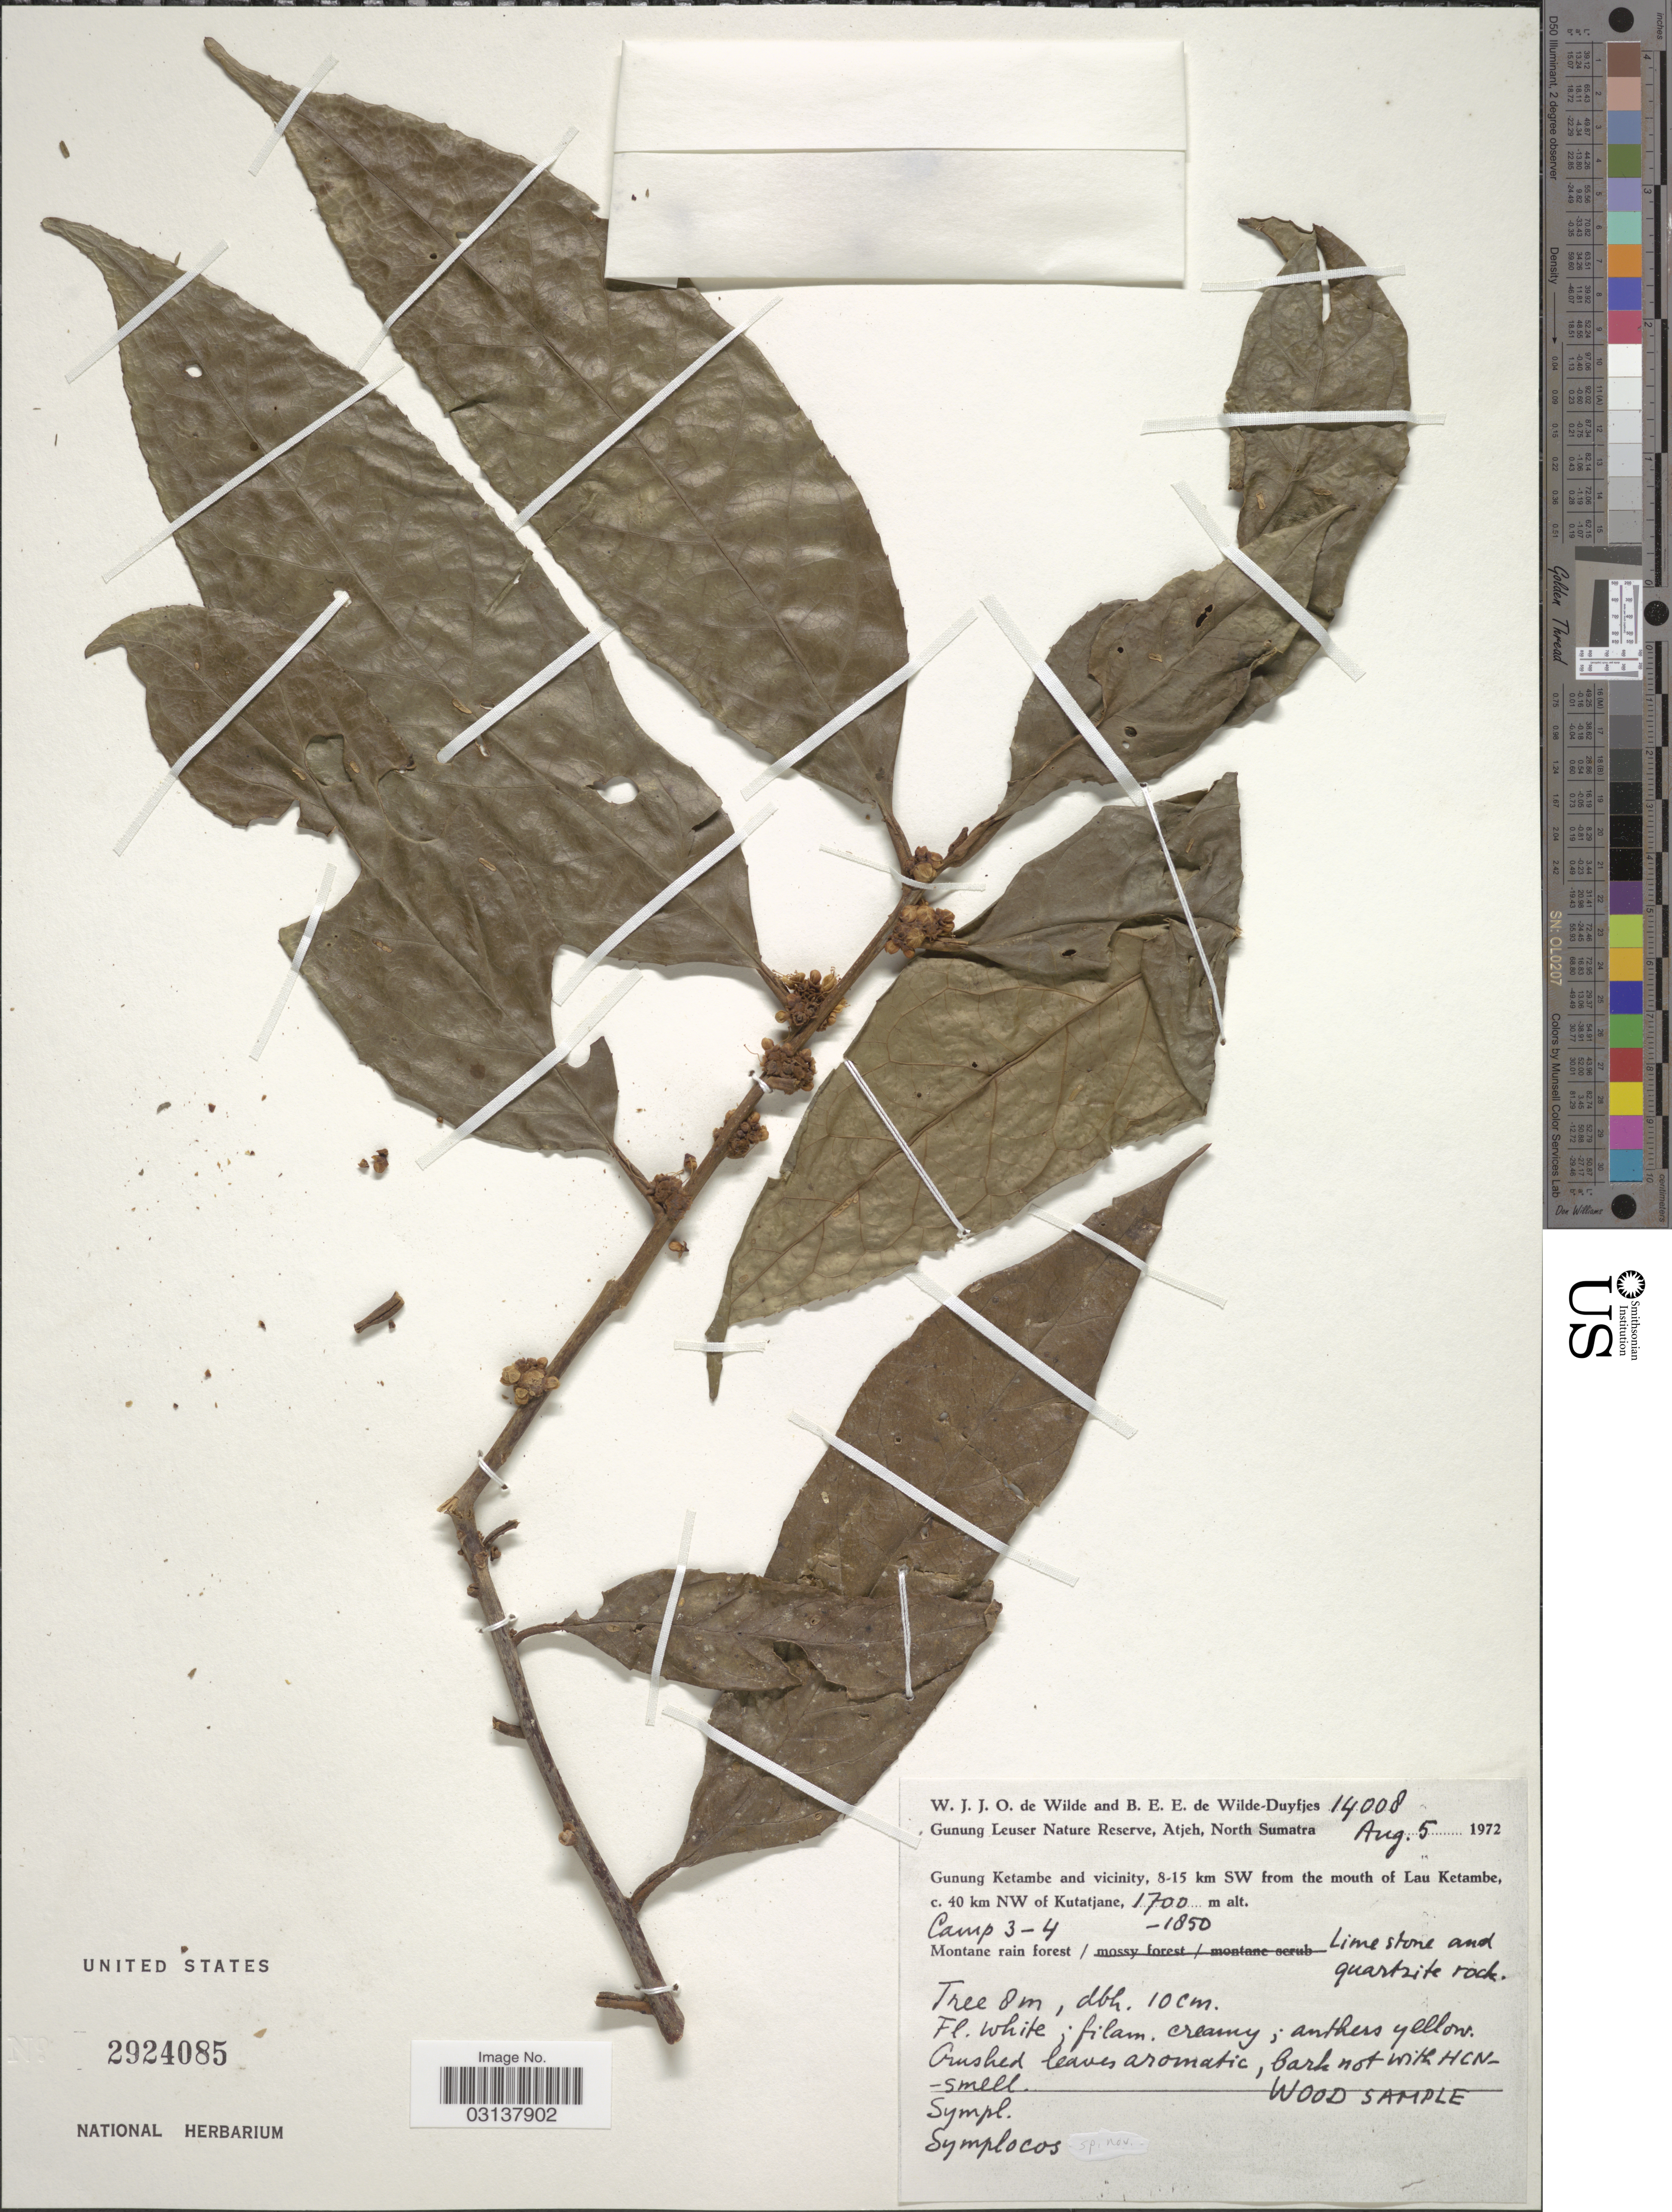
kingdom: Plantae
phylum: Tracheophyta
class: Magnoliopsida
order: Ericales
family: Symplocaceae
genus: Symplocos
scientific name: Symplocos sp.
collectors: W. J. de Wilde & B. E. de Wilde-Duyfjes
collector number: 14008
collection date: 1972-08-05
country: Indonesia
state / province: Sumatra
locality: Gunung Leuser Nature Reserve, Atjeh, North Sumatra. Gunung Ketambe and vicinity, 8-15 km SW from the mouth of Lau Ketambe, c. 40 km NW of Kutatjane. Camp 3-4.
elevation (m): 1700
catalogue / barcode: US 2924085